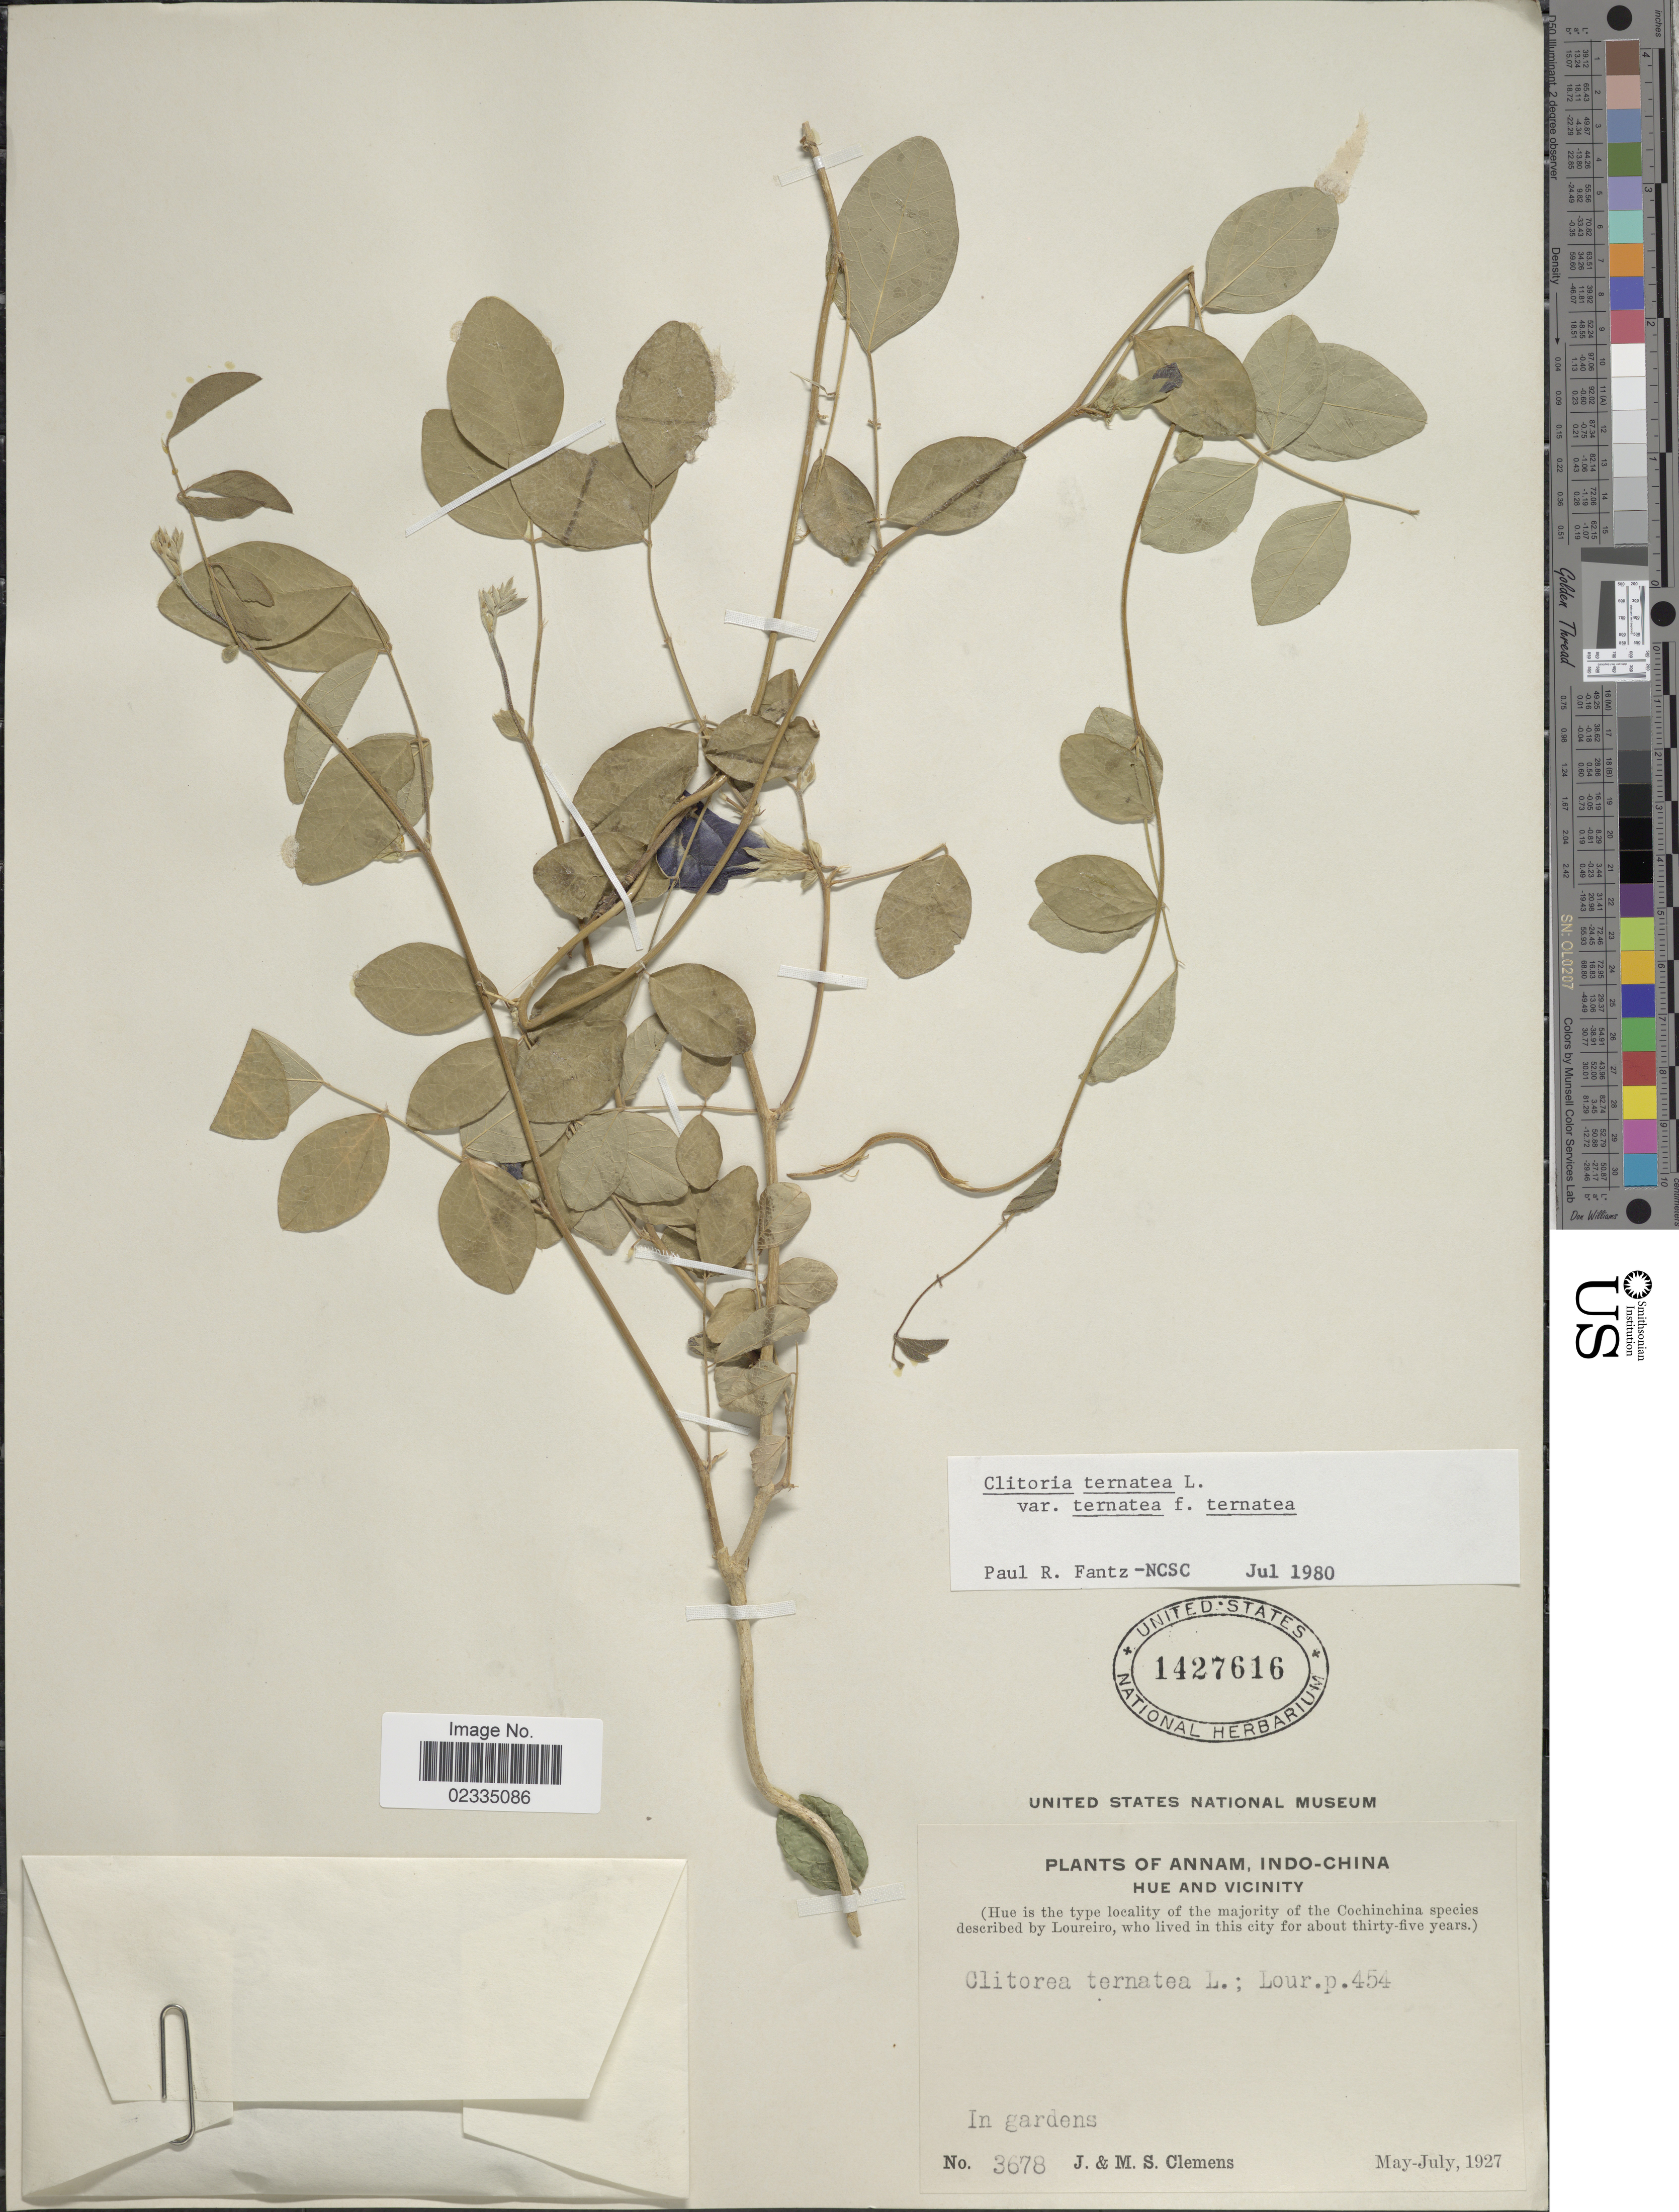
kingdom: Plantae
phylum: Tracheophyta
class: Magnoliopsida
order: Fabales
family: Fabaceae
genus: Clitoria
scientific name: Clitoria ternatea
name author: L.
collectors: J. Clemens & M. S. Clemens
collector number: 3678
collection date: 1927-05/1927-07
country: Vietnam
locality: Annam, Indo-China, Hue and Vicinity (Hue is the type locality of the majority of the Cochinchina), In gardens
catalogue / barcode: US 1427616